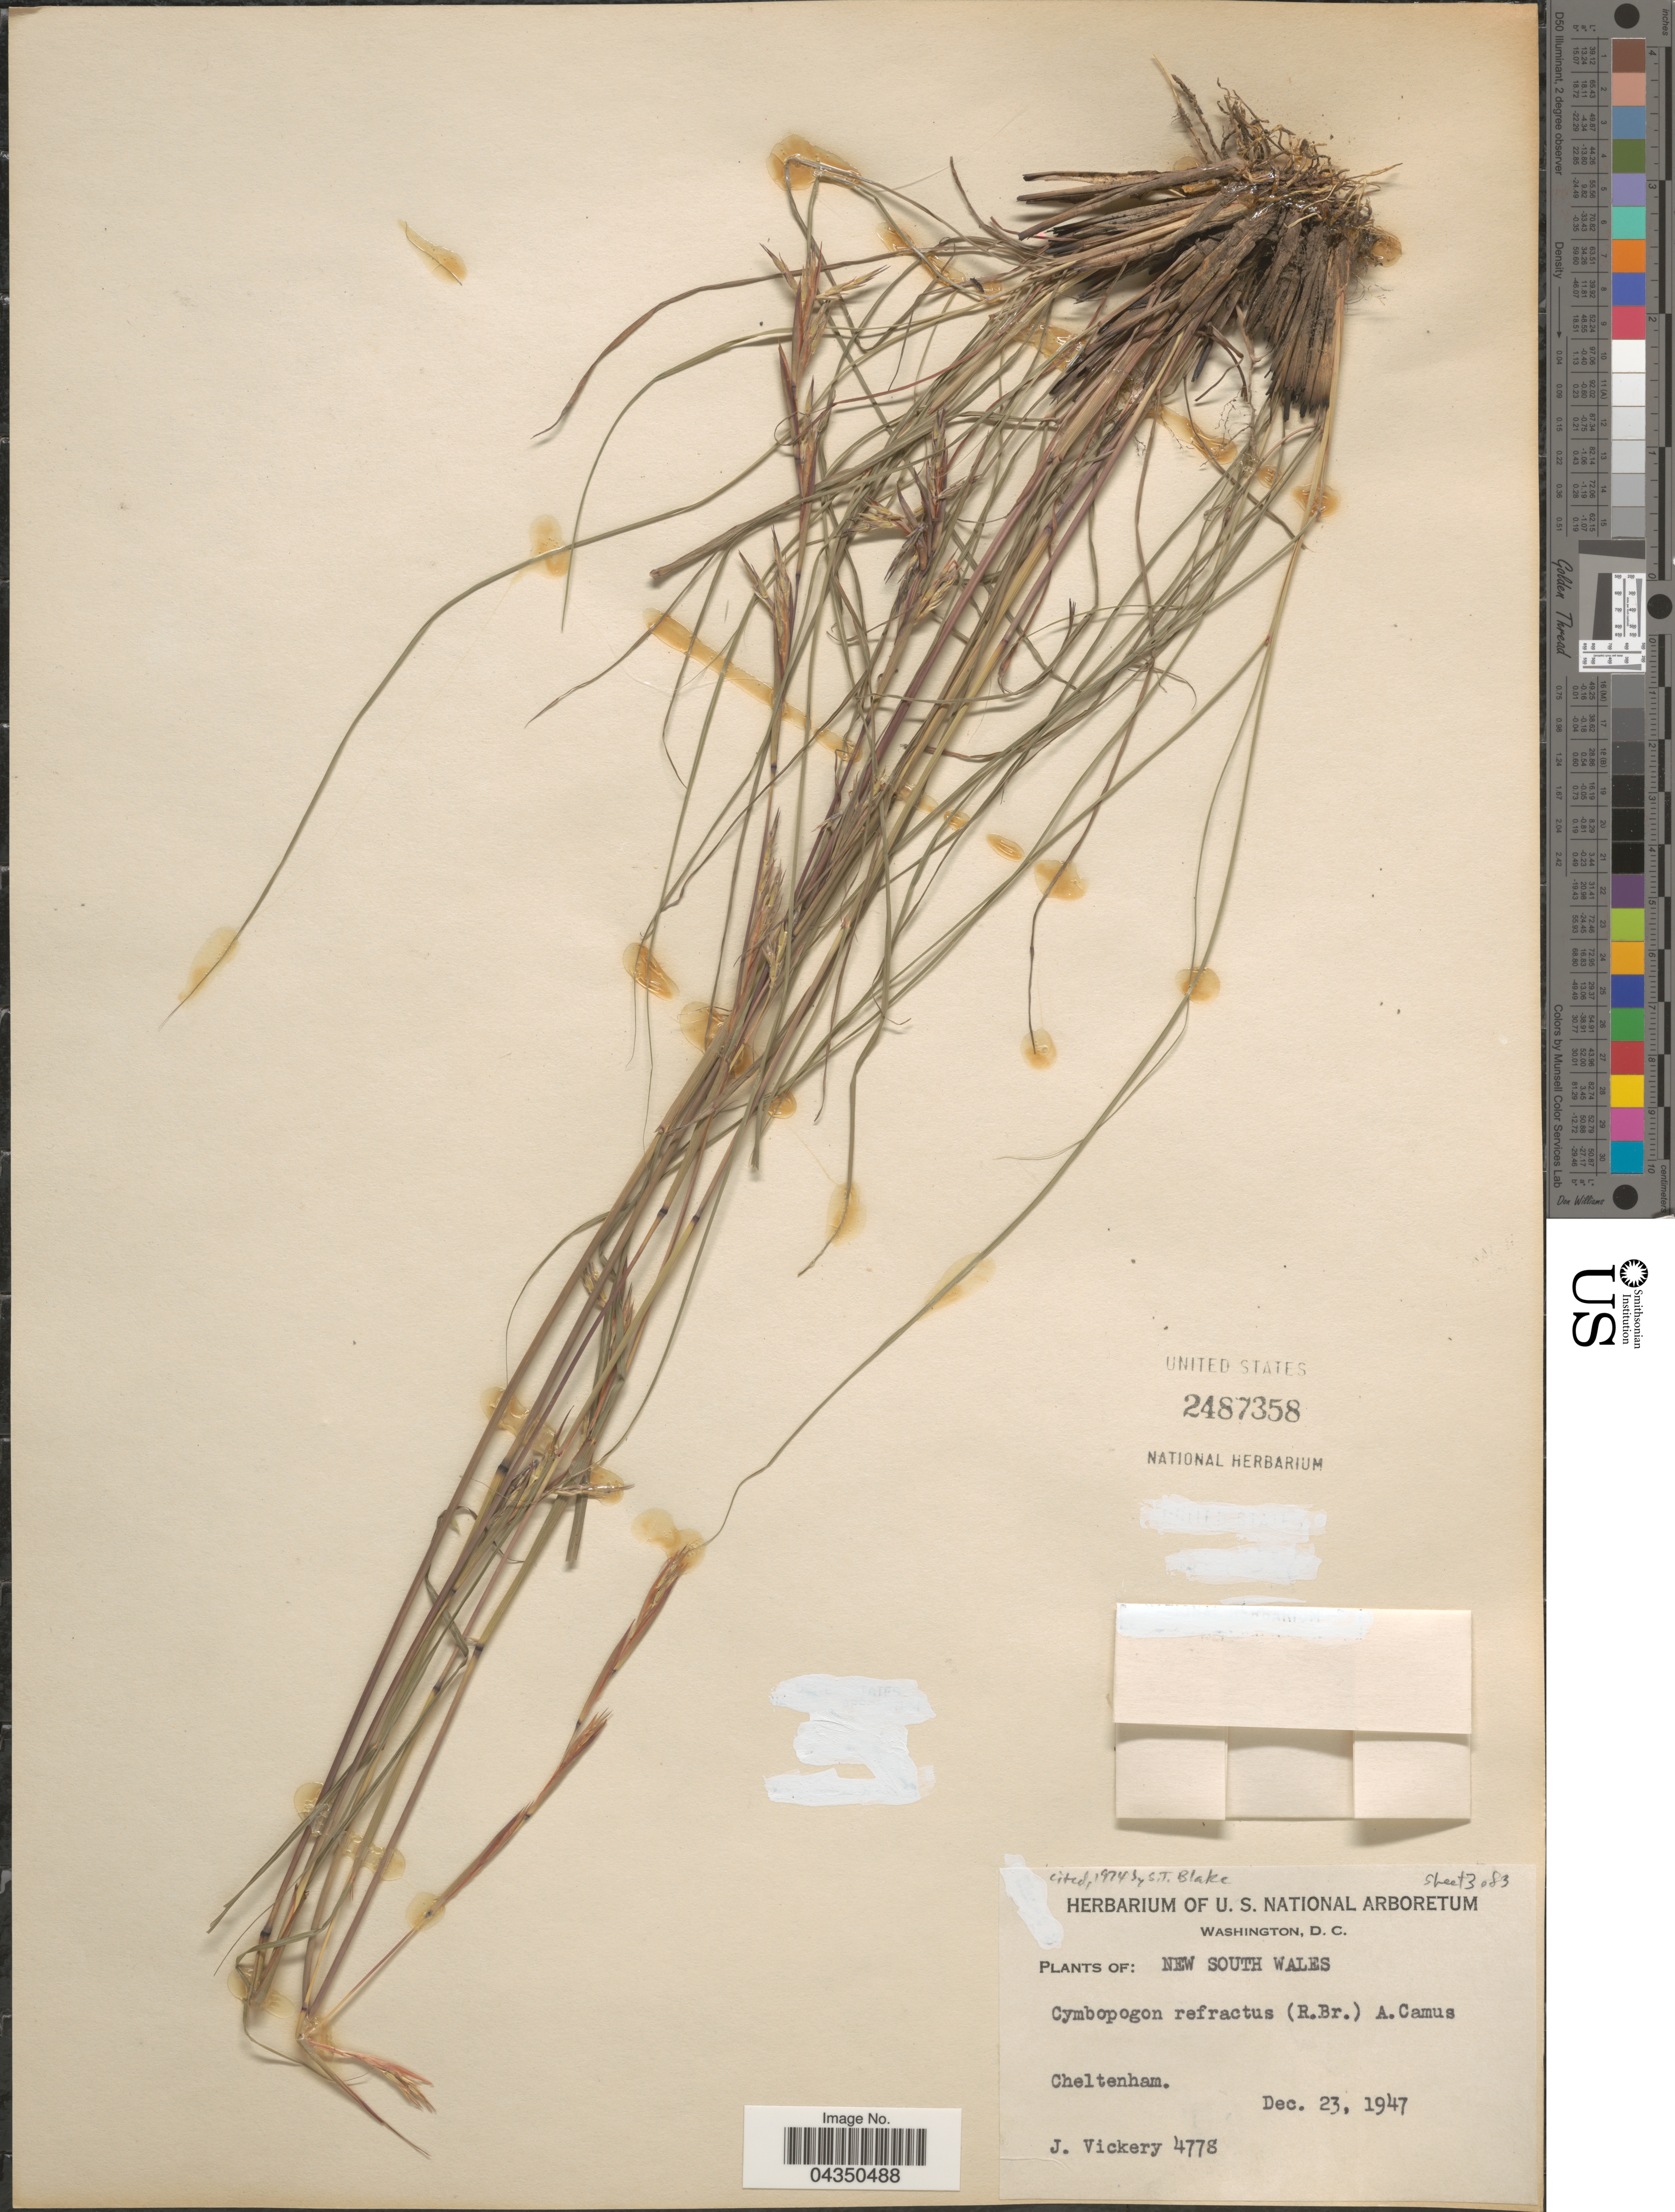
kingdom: Plantae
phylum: Tracheophyta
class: Liliopsida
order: Poales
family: Poaceae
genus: Cymbopogon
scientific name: Cymbopogon refractus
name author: (R. Br.) A. Camus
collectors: J. Vickery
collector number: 4778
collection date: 1947-12-23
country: Australia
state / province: New South Wales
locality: Cheltenham.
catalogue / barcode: US 2487358